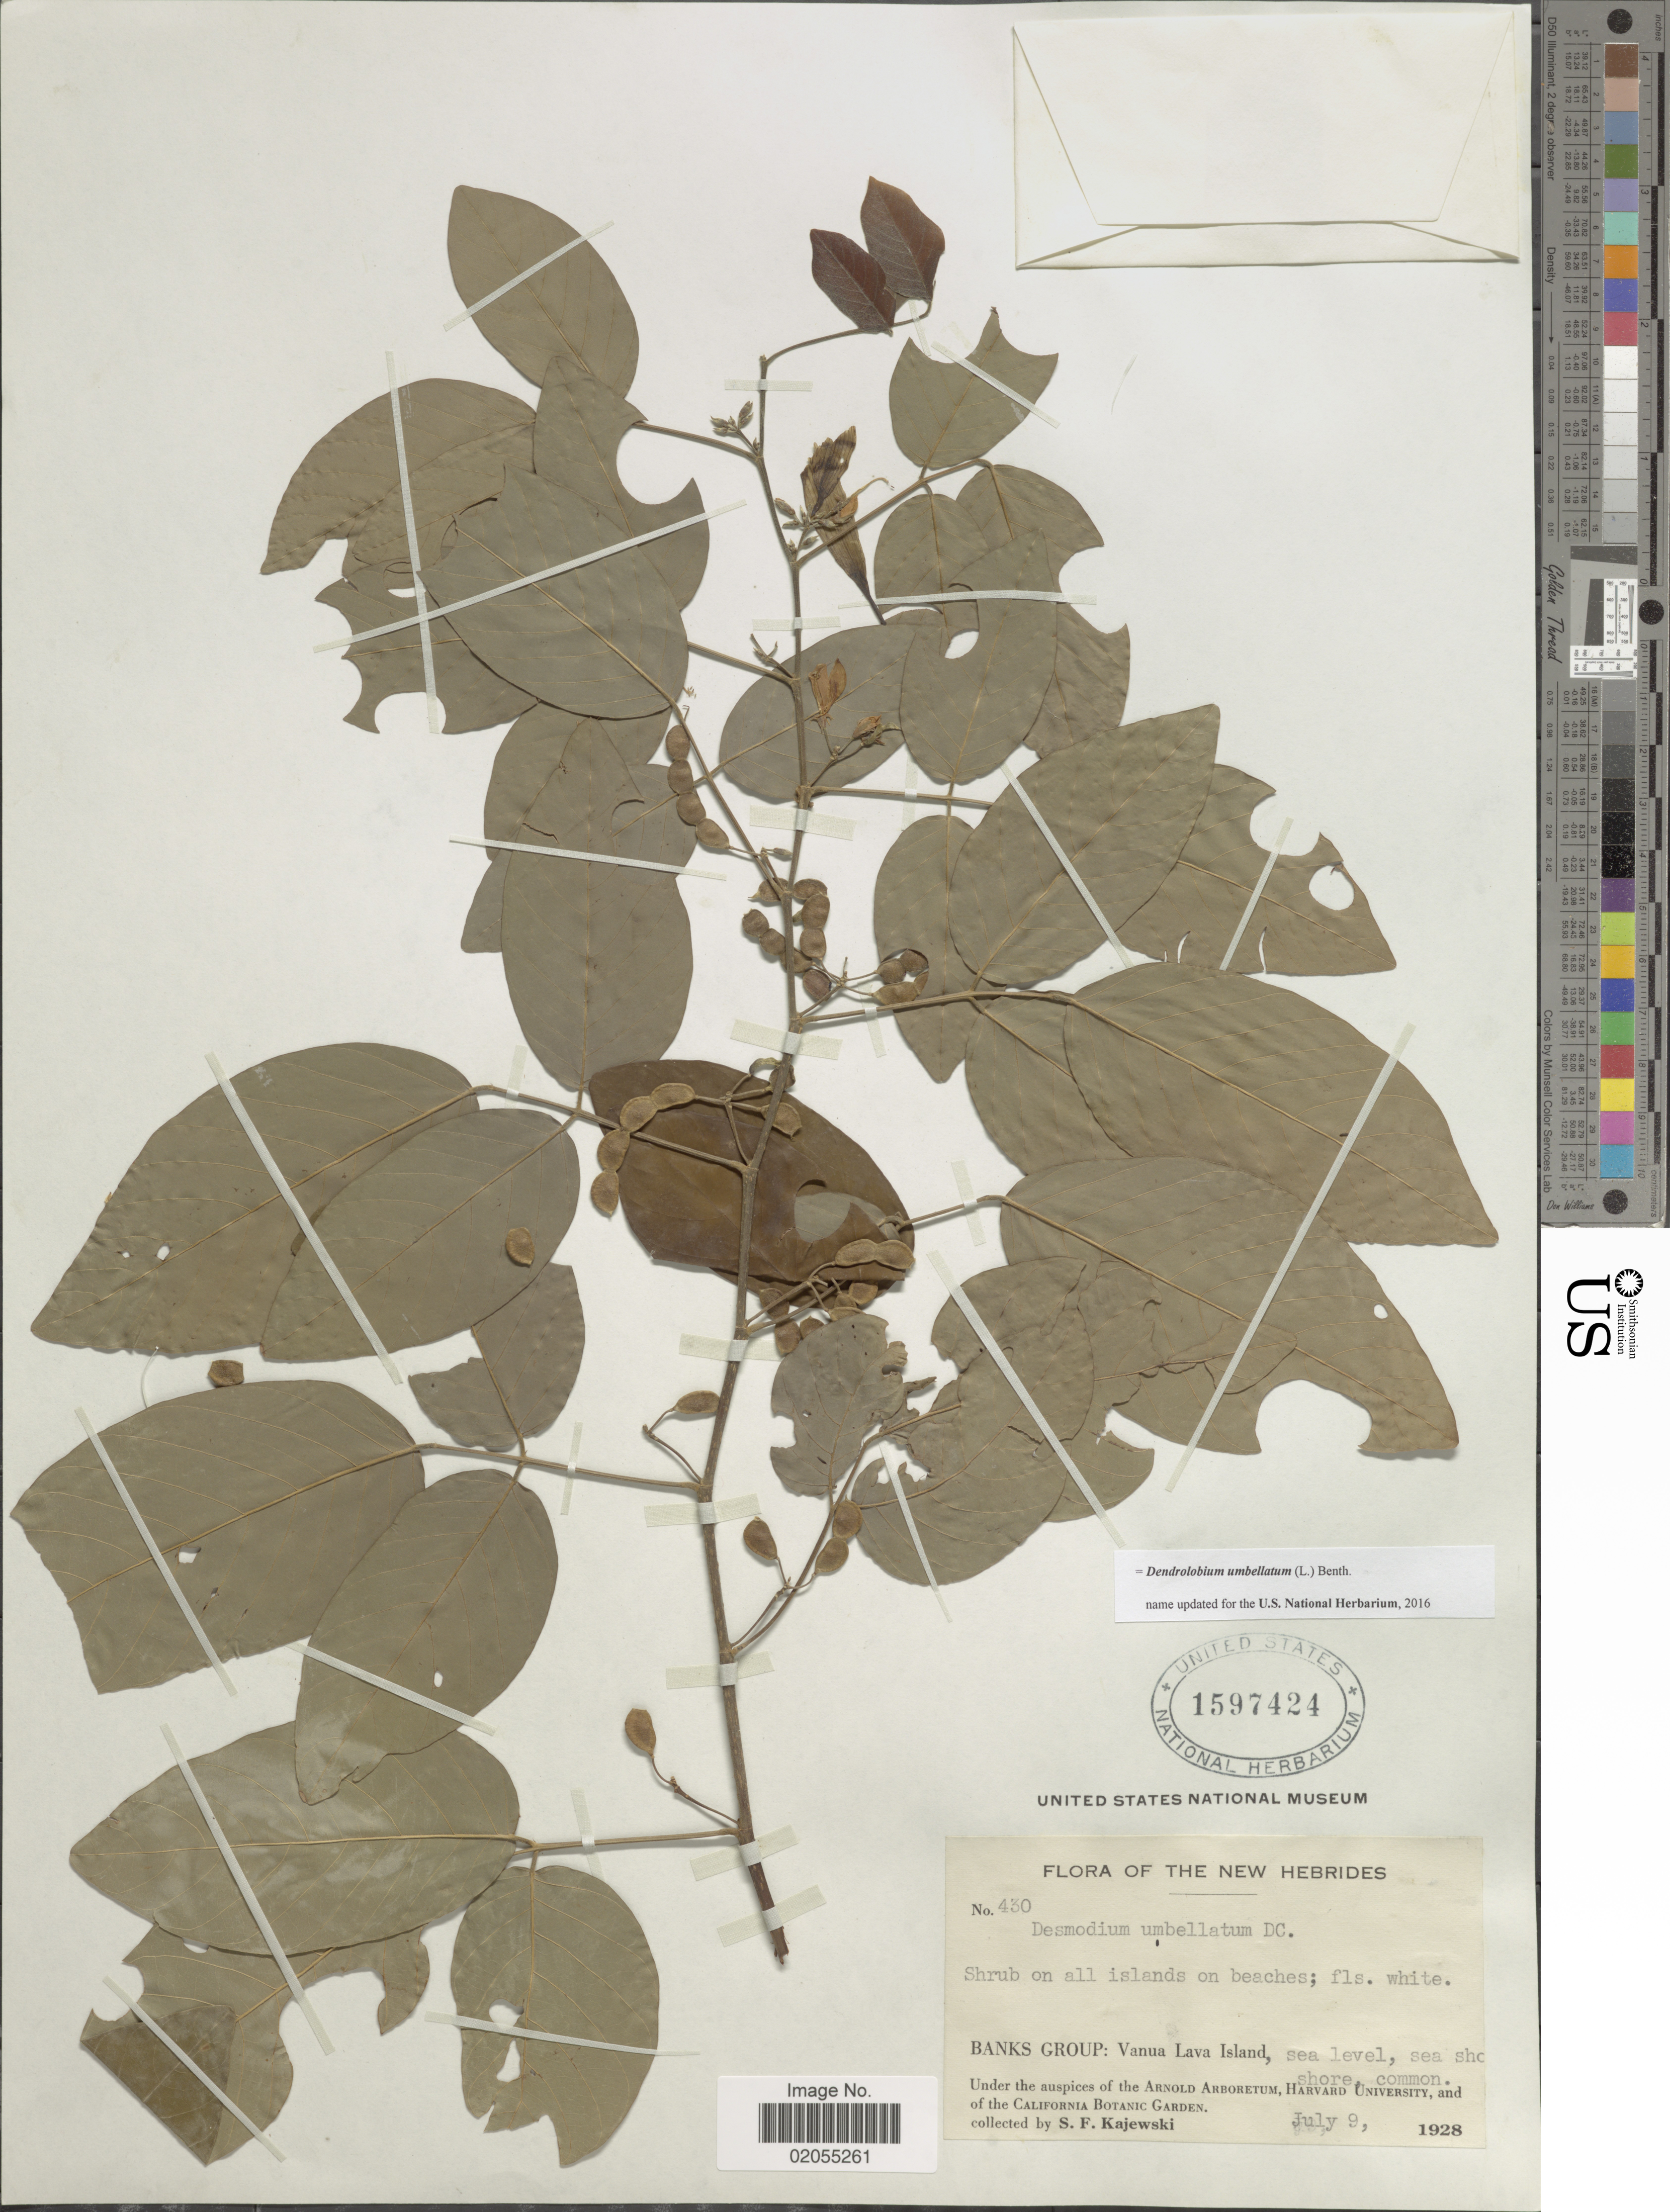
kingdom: Plantae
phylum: Tracheophyta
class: Magnoliopsida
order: Fabales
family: Fabaceae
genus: Dendrolobium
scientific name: Dendrolobium umbellatum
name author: (L.) Benth.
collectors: S. Kajewski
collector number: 430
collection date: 1928-07-09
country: Vanuatu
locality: New Hebrides, Banks Group, Vanua Lava Island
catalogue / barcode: US 1597424